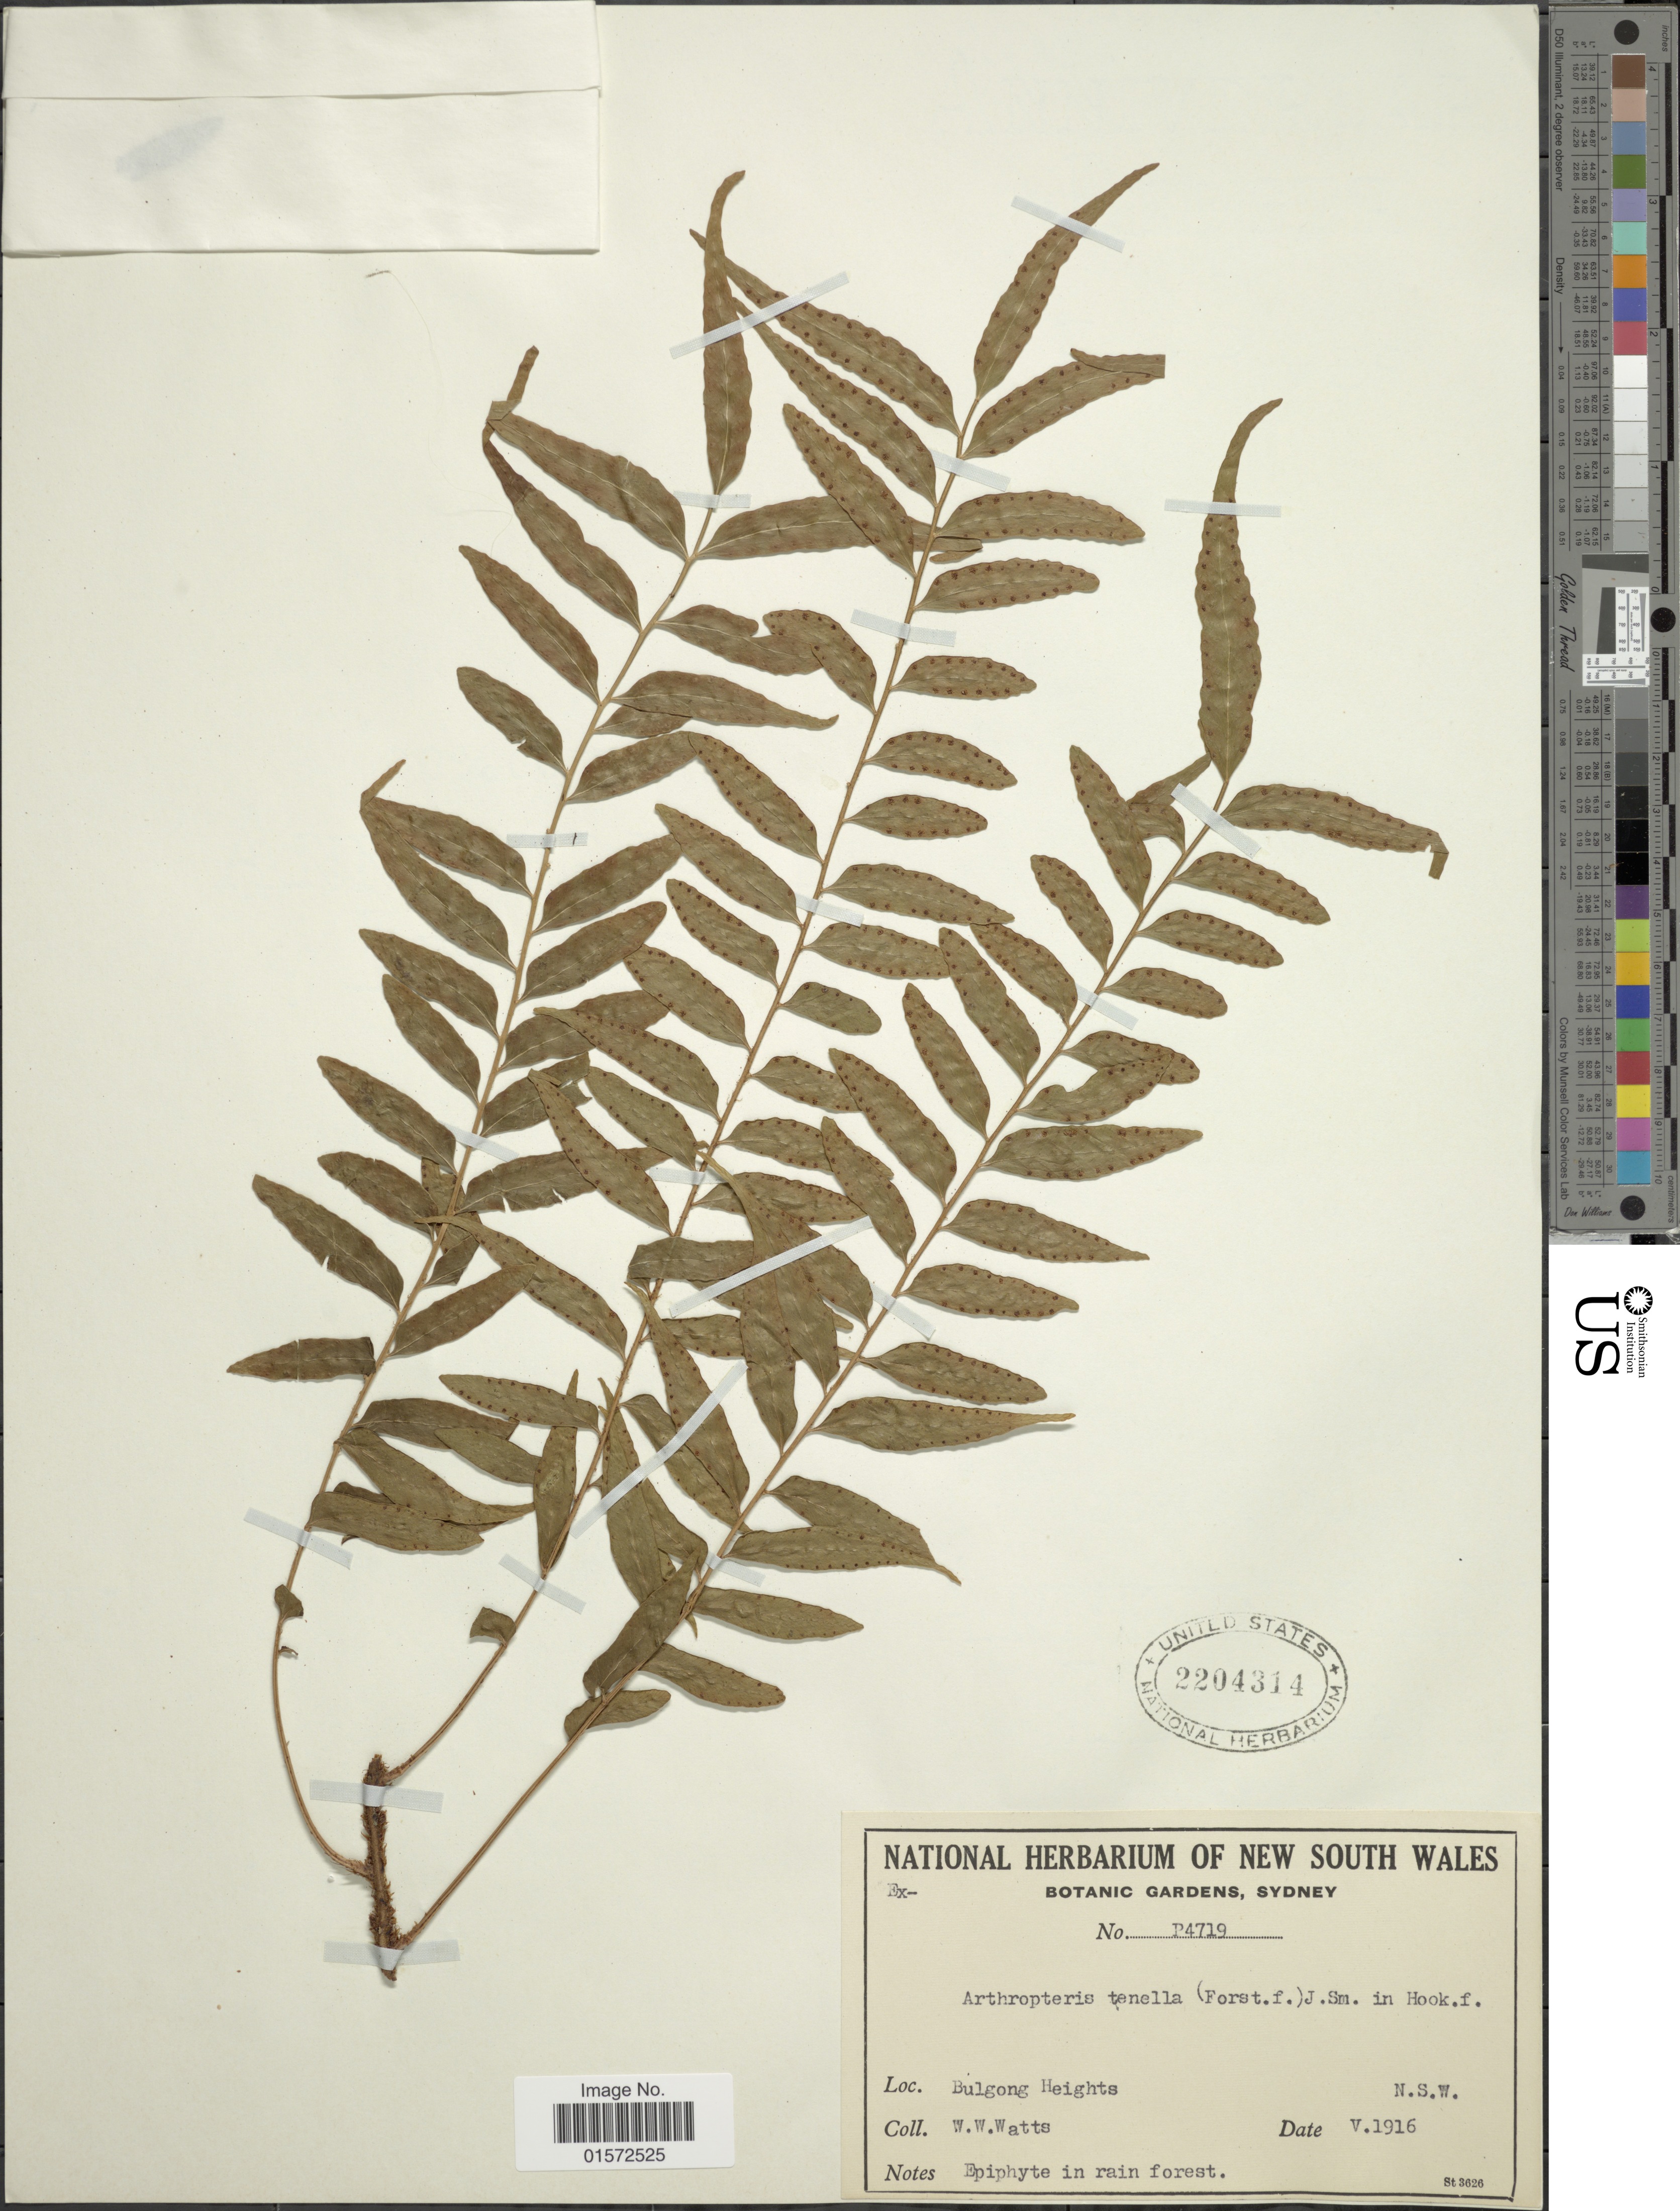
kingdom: Plantae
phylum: Tracheophyta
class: Polypodiopsida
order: Polypodiales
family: Tectariaceae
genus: Arthropteris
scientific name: Arthropteris tenella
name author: (G. Forst.) J. Sm. ex Hook. f.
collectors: W. W. Watts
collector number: P4719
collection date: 1916-05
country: Australia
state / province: New South Wales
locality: Bulgong Heights, N.S.W.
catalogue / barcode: US 2204314